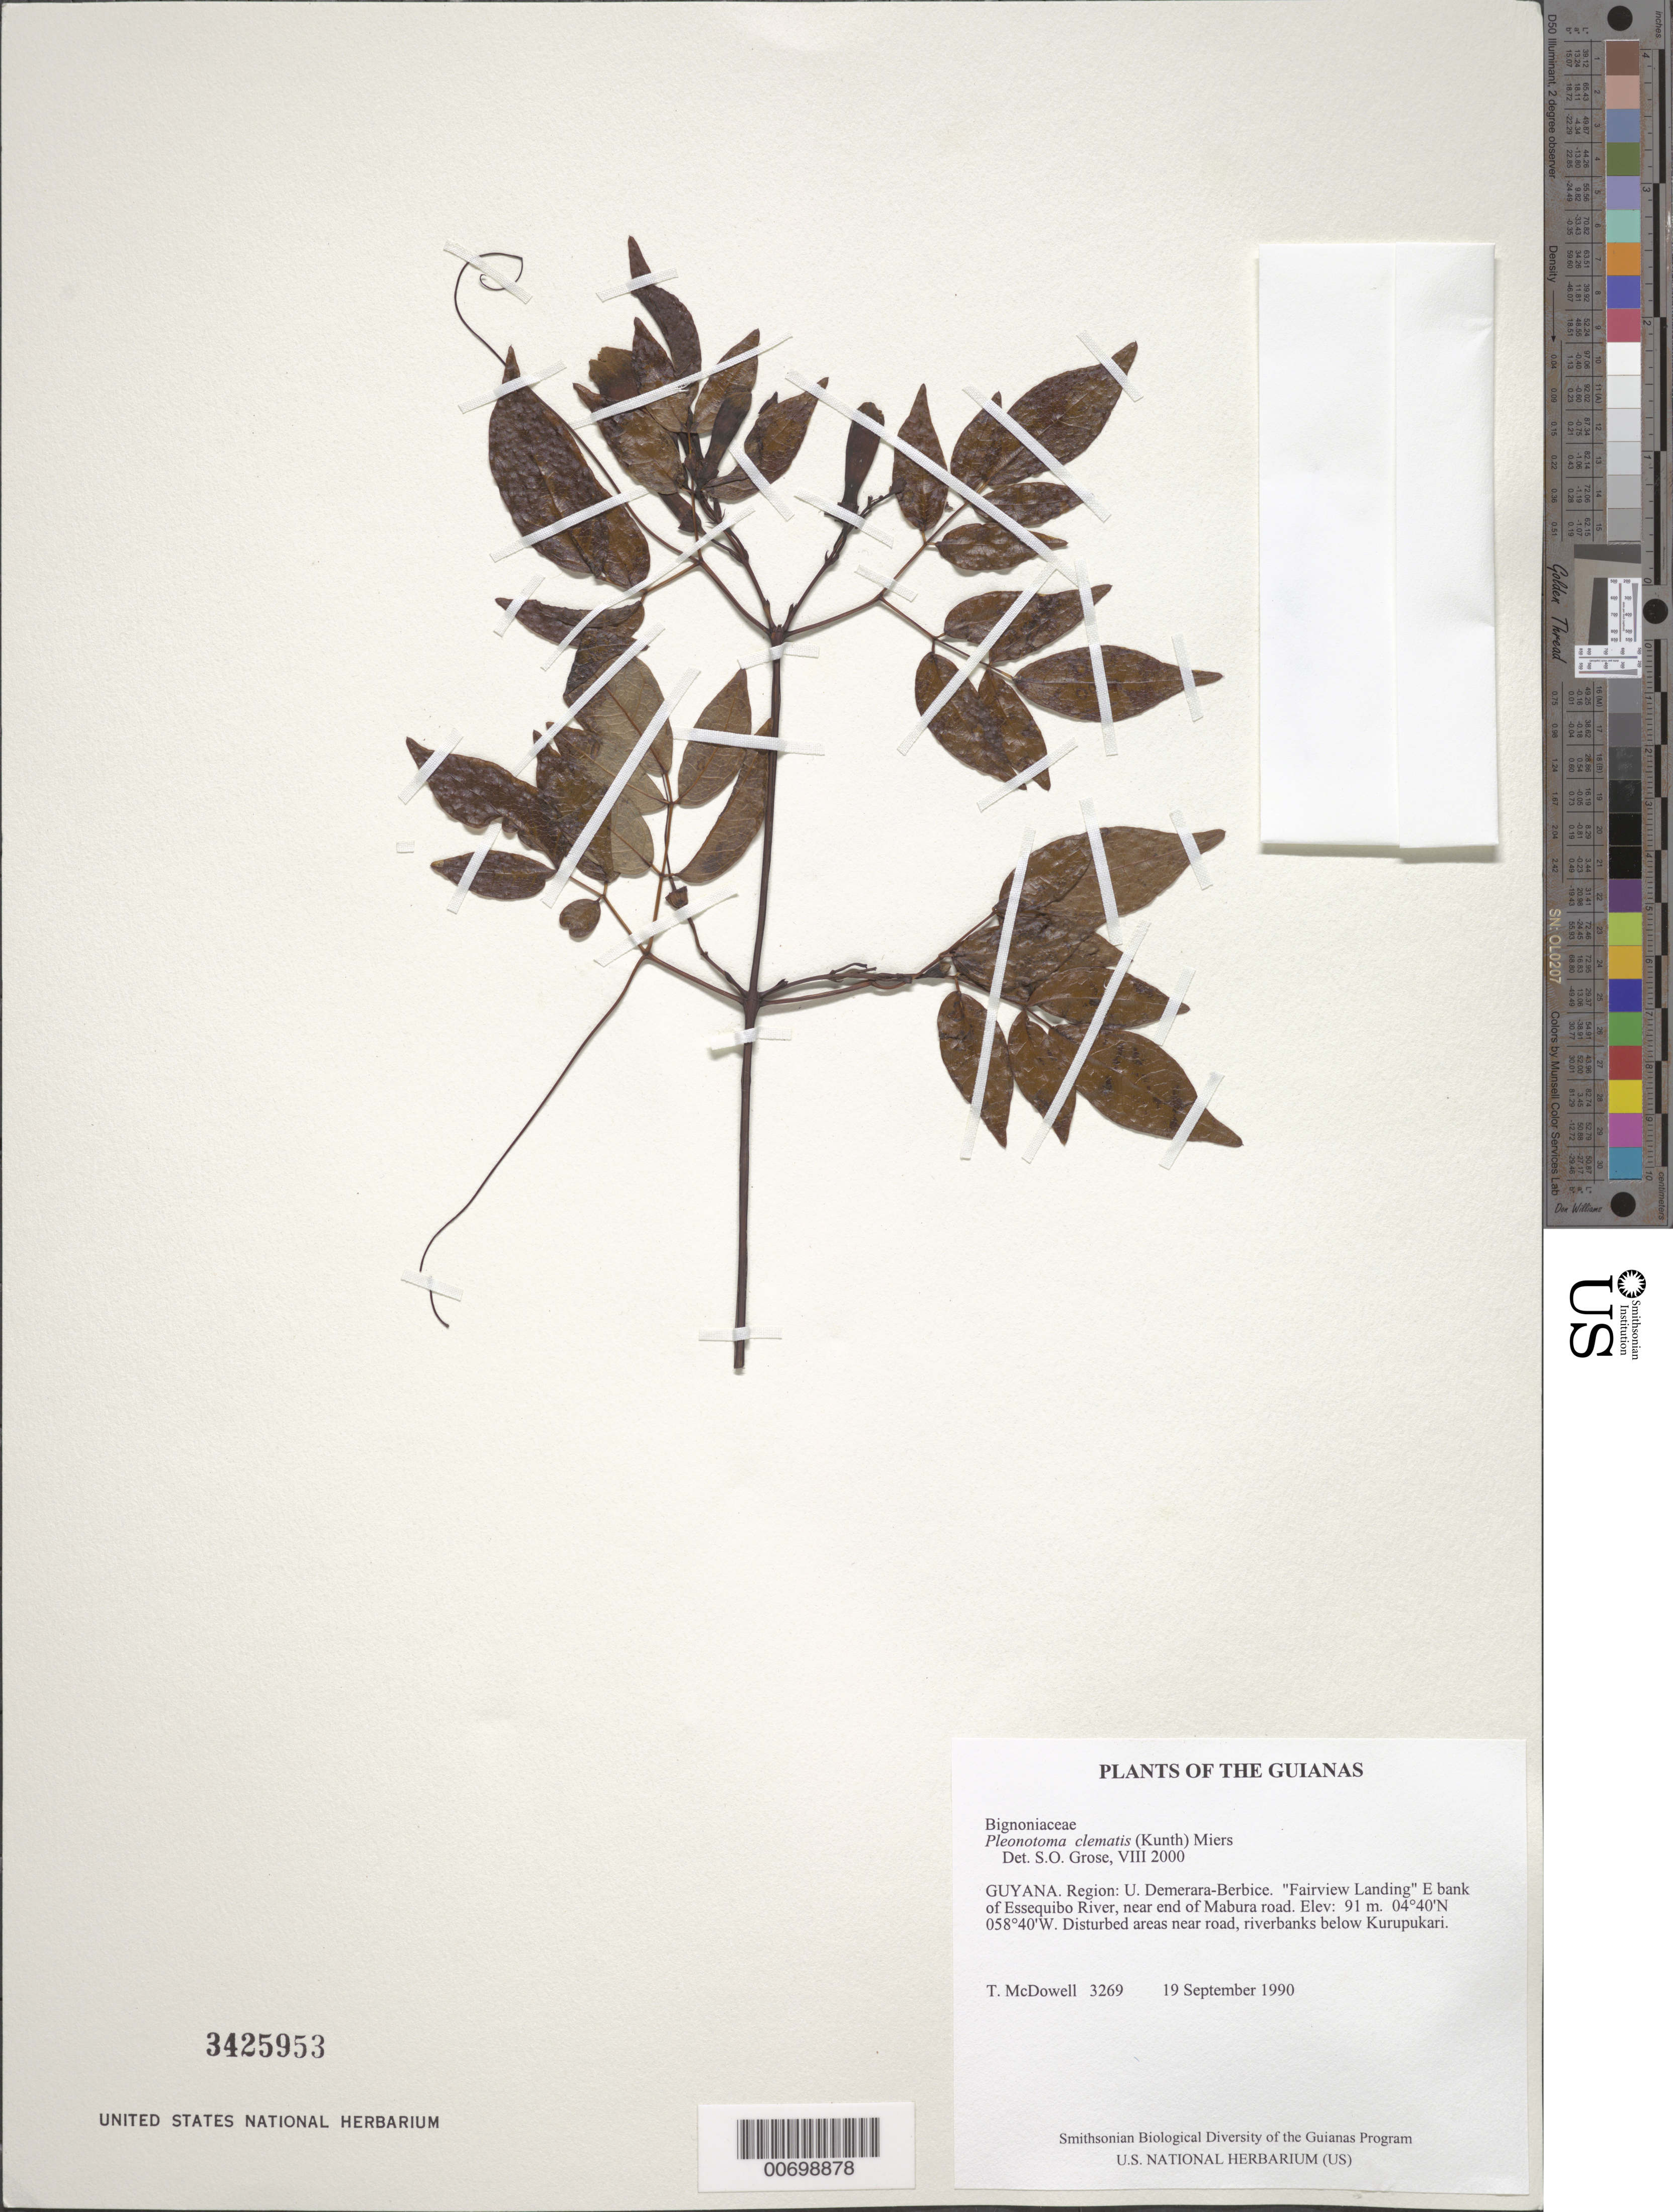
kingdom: Plantae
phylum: Tracheophyta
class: Magnoliopsida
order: Lamiales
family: Bignoniaceae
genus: Pleonotoma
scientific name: Pleonotoma clematis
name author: (Kunth) Miers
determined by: Grose, S. O.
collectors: T. McDowell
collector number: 3269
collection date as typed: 19 September 1990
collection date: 1990-09-19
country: Guyana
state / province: U. Demerara-Berbice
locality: "Fairview Landing" E bank of Essequibo River, near end of Mabura road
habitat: Disturbed areas near road, riverbanks below Kurupukari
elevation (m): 91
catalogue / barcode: US 3425953